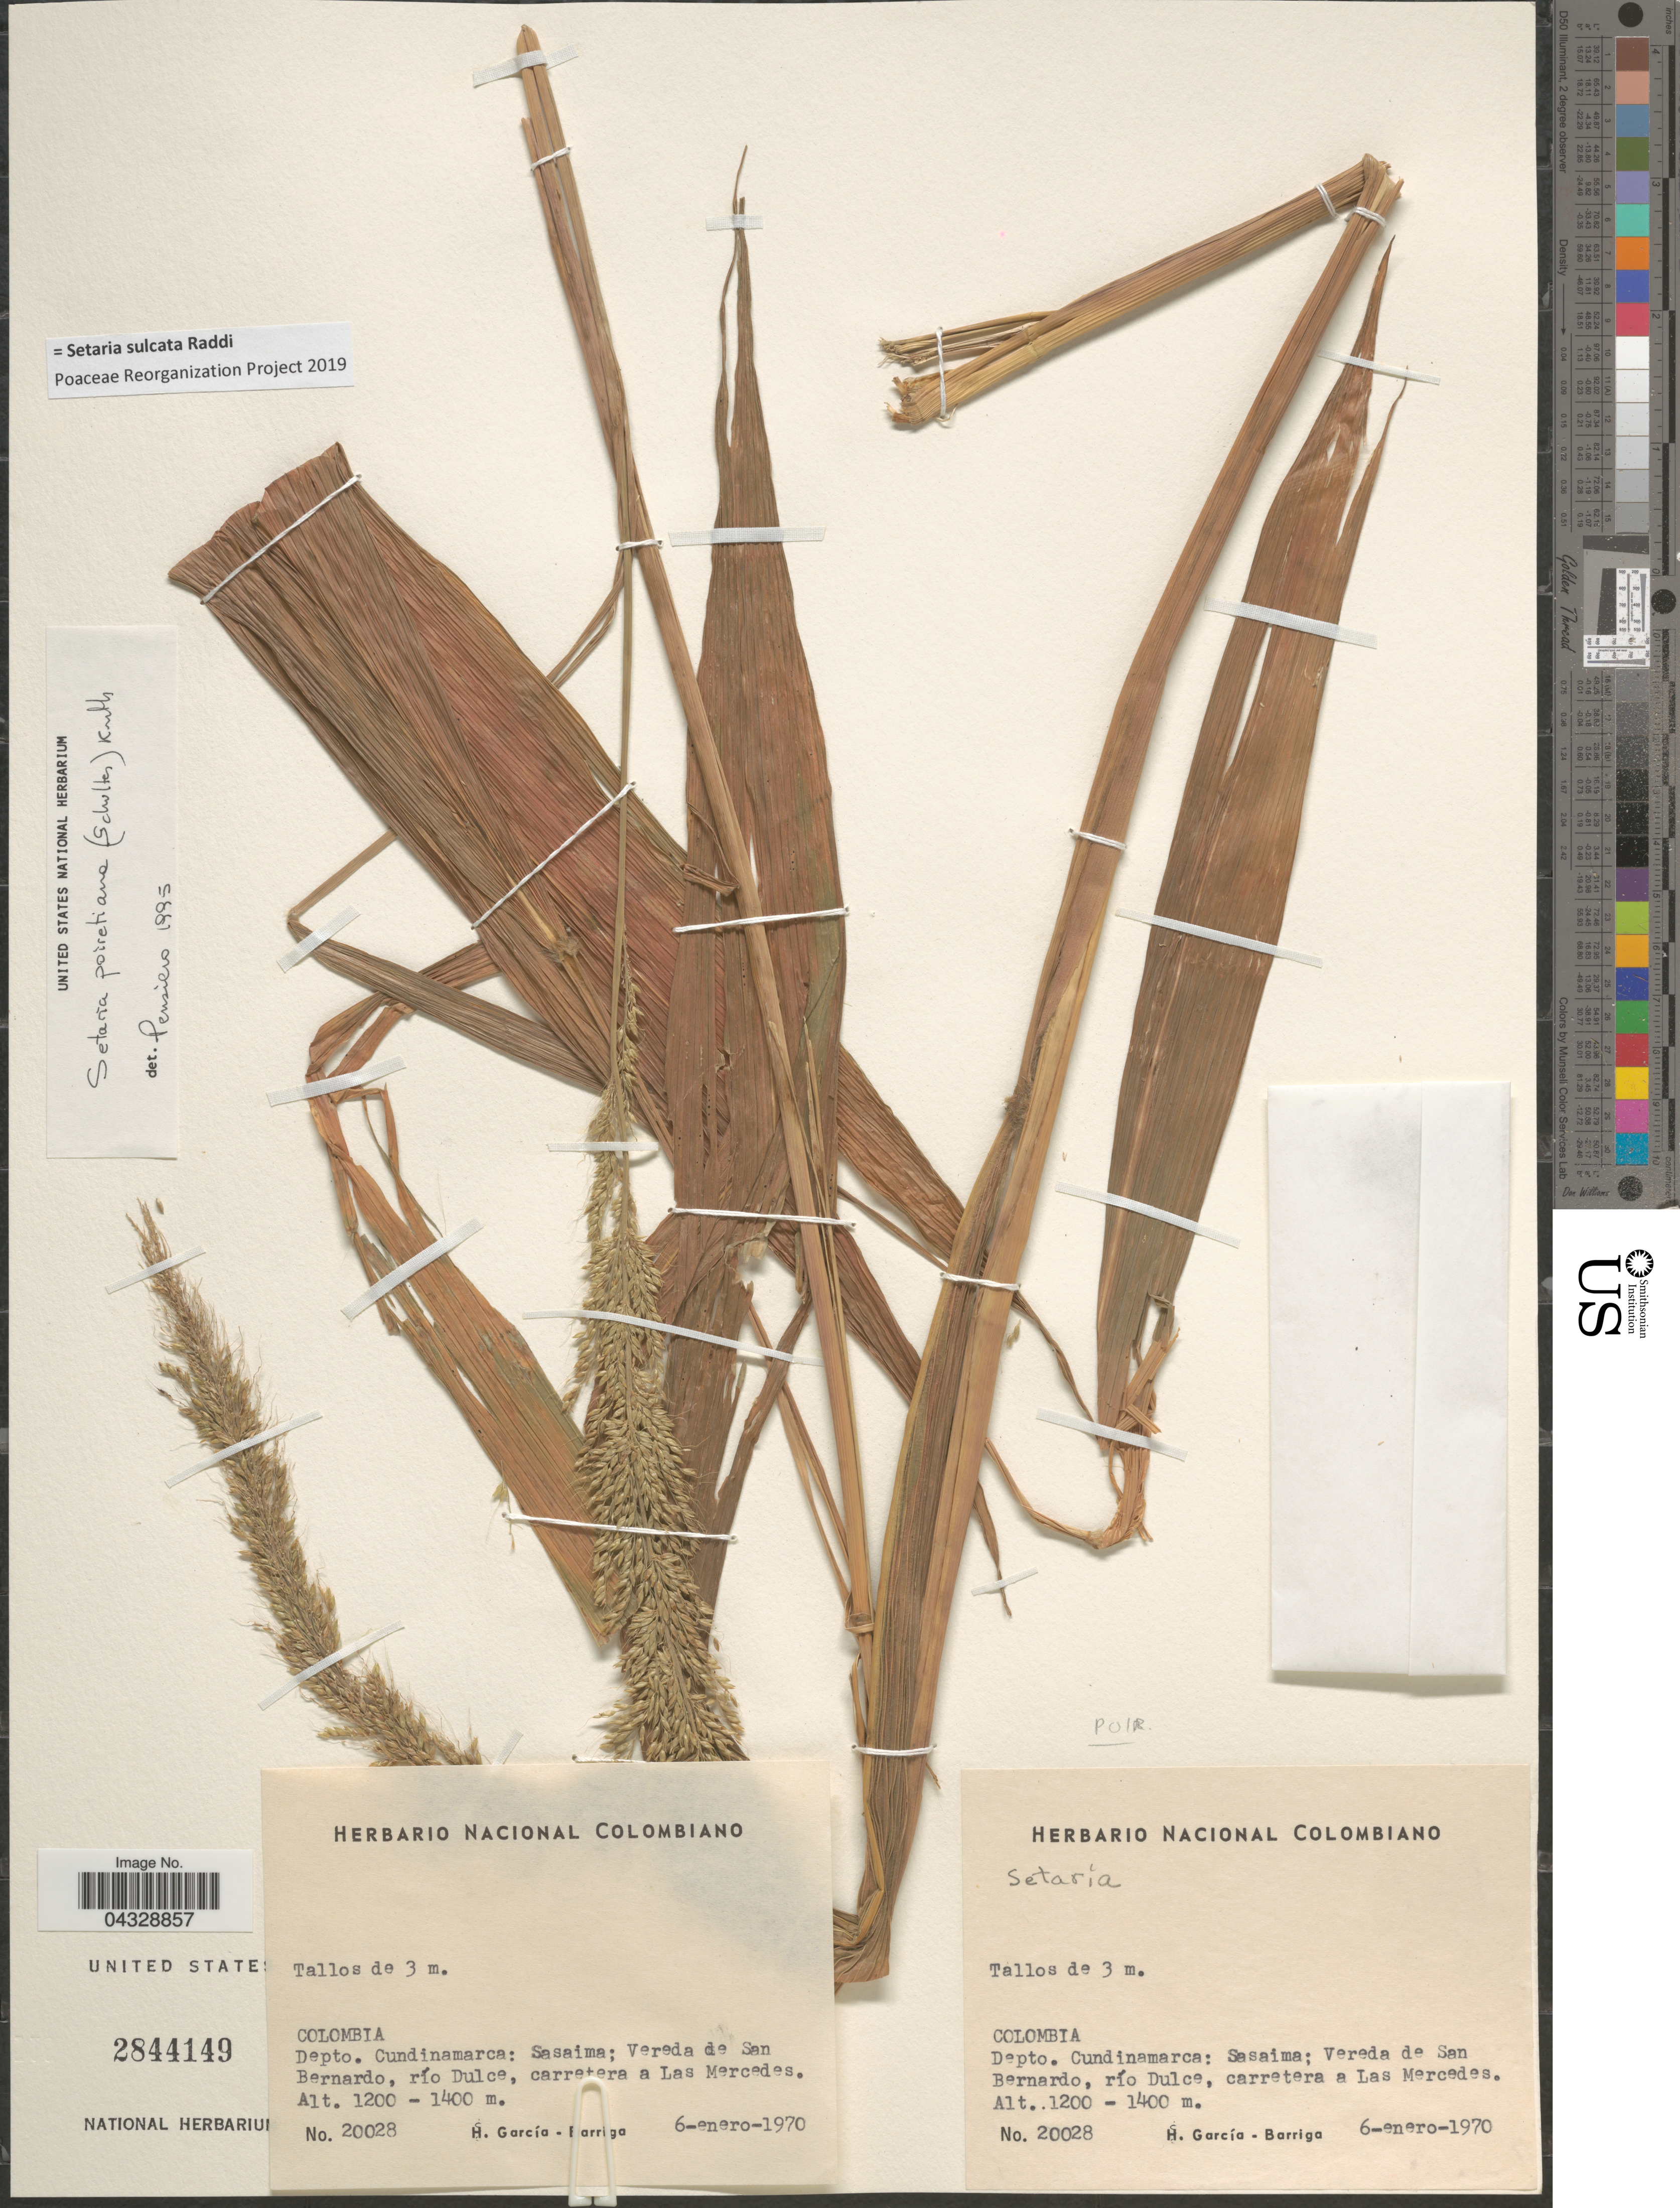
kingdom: Plantae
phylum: Tracheophyta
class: Liliopsida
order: Poales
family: Poaceae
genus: Setaria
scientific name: Setaria sulcata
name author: Raddi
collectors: H. García Barriga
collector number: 20028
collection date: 1970-01-06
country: Colombia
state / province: Cundinamarca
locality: Depto. Cundinamarca: Sasaima: Vereda de San Bernardo, río Dulce, carretera a Las Mercedes.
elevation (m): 1200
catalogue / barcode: US 2844149